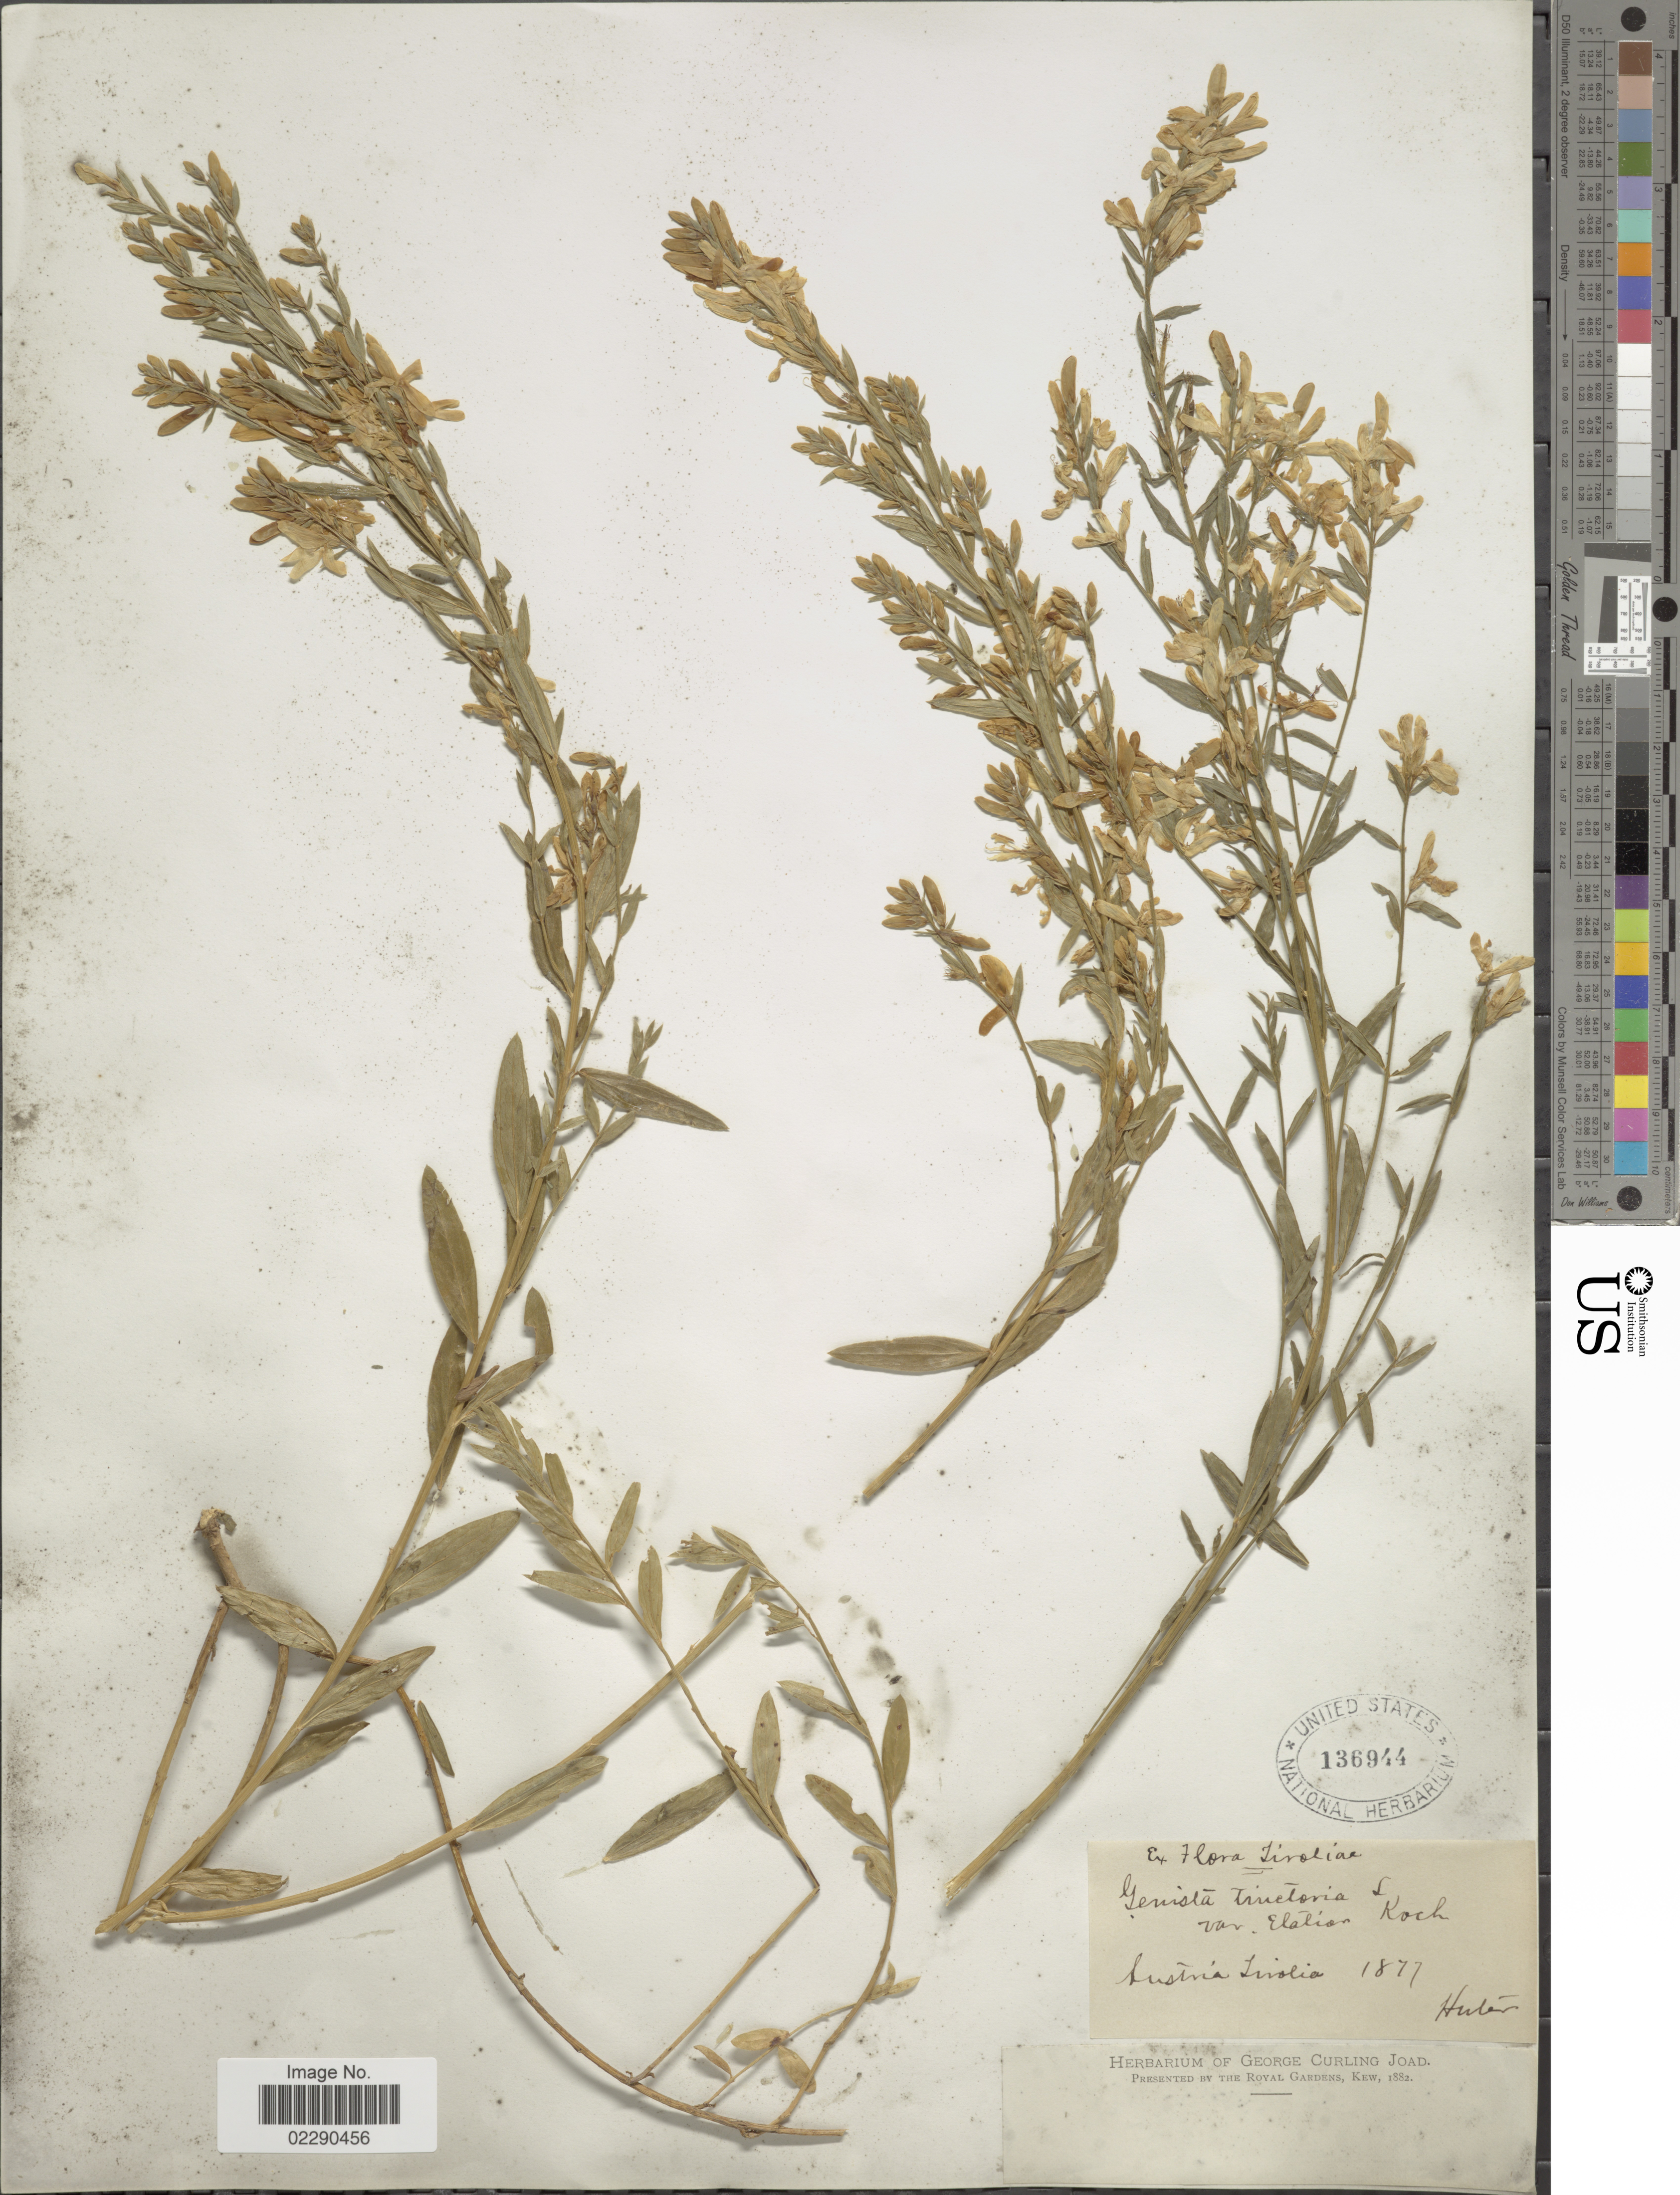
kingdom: Plantae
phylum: Tracheophyta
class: Magnoliopsida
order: Fabales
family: Fabaceae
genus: Genista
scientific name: Genista tinctoria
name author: L.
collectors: -. Huter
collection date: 1877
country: Austria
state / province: Tirol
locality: Tirolia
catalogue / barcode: US 136944